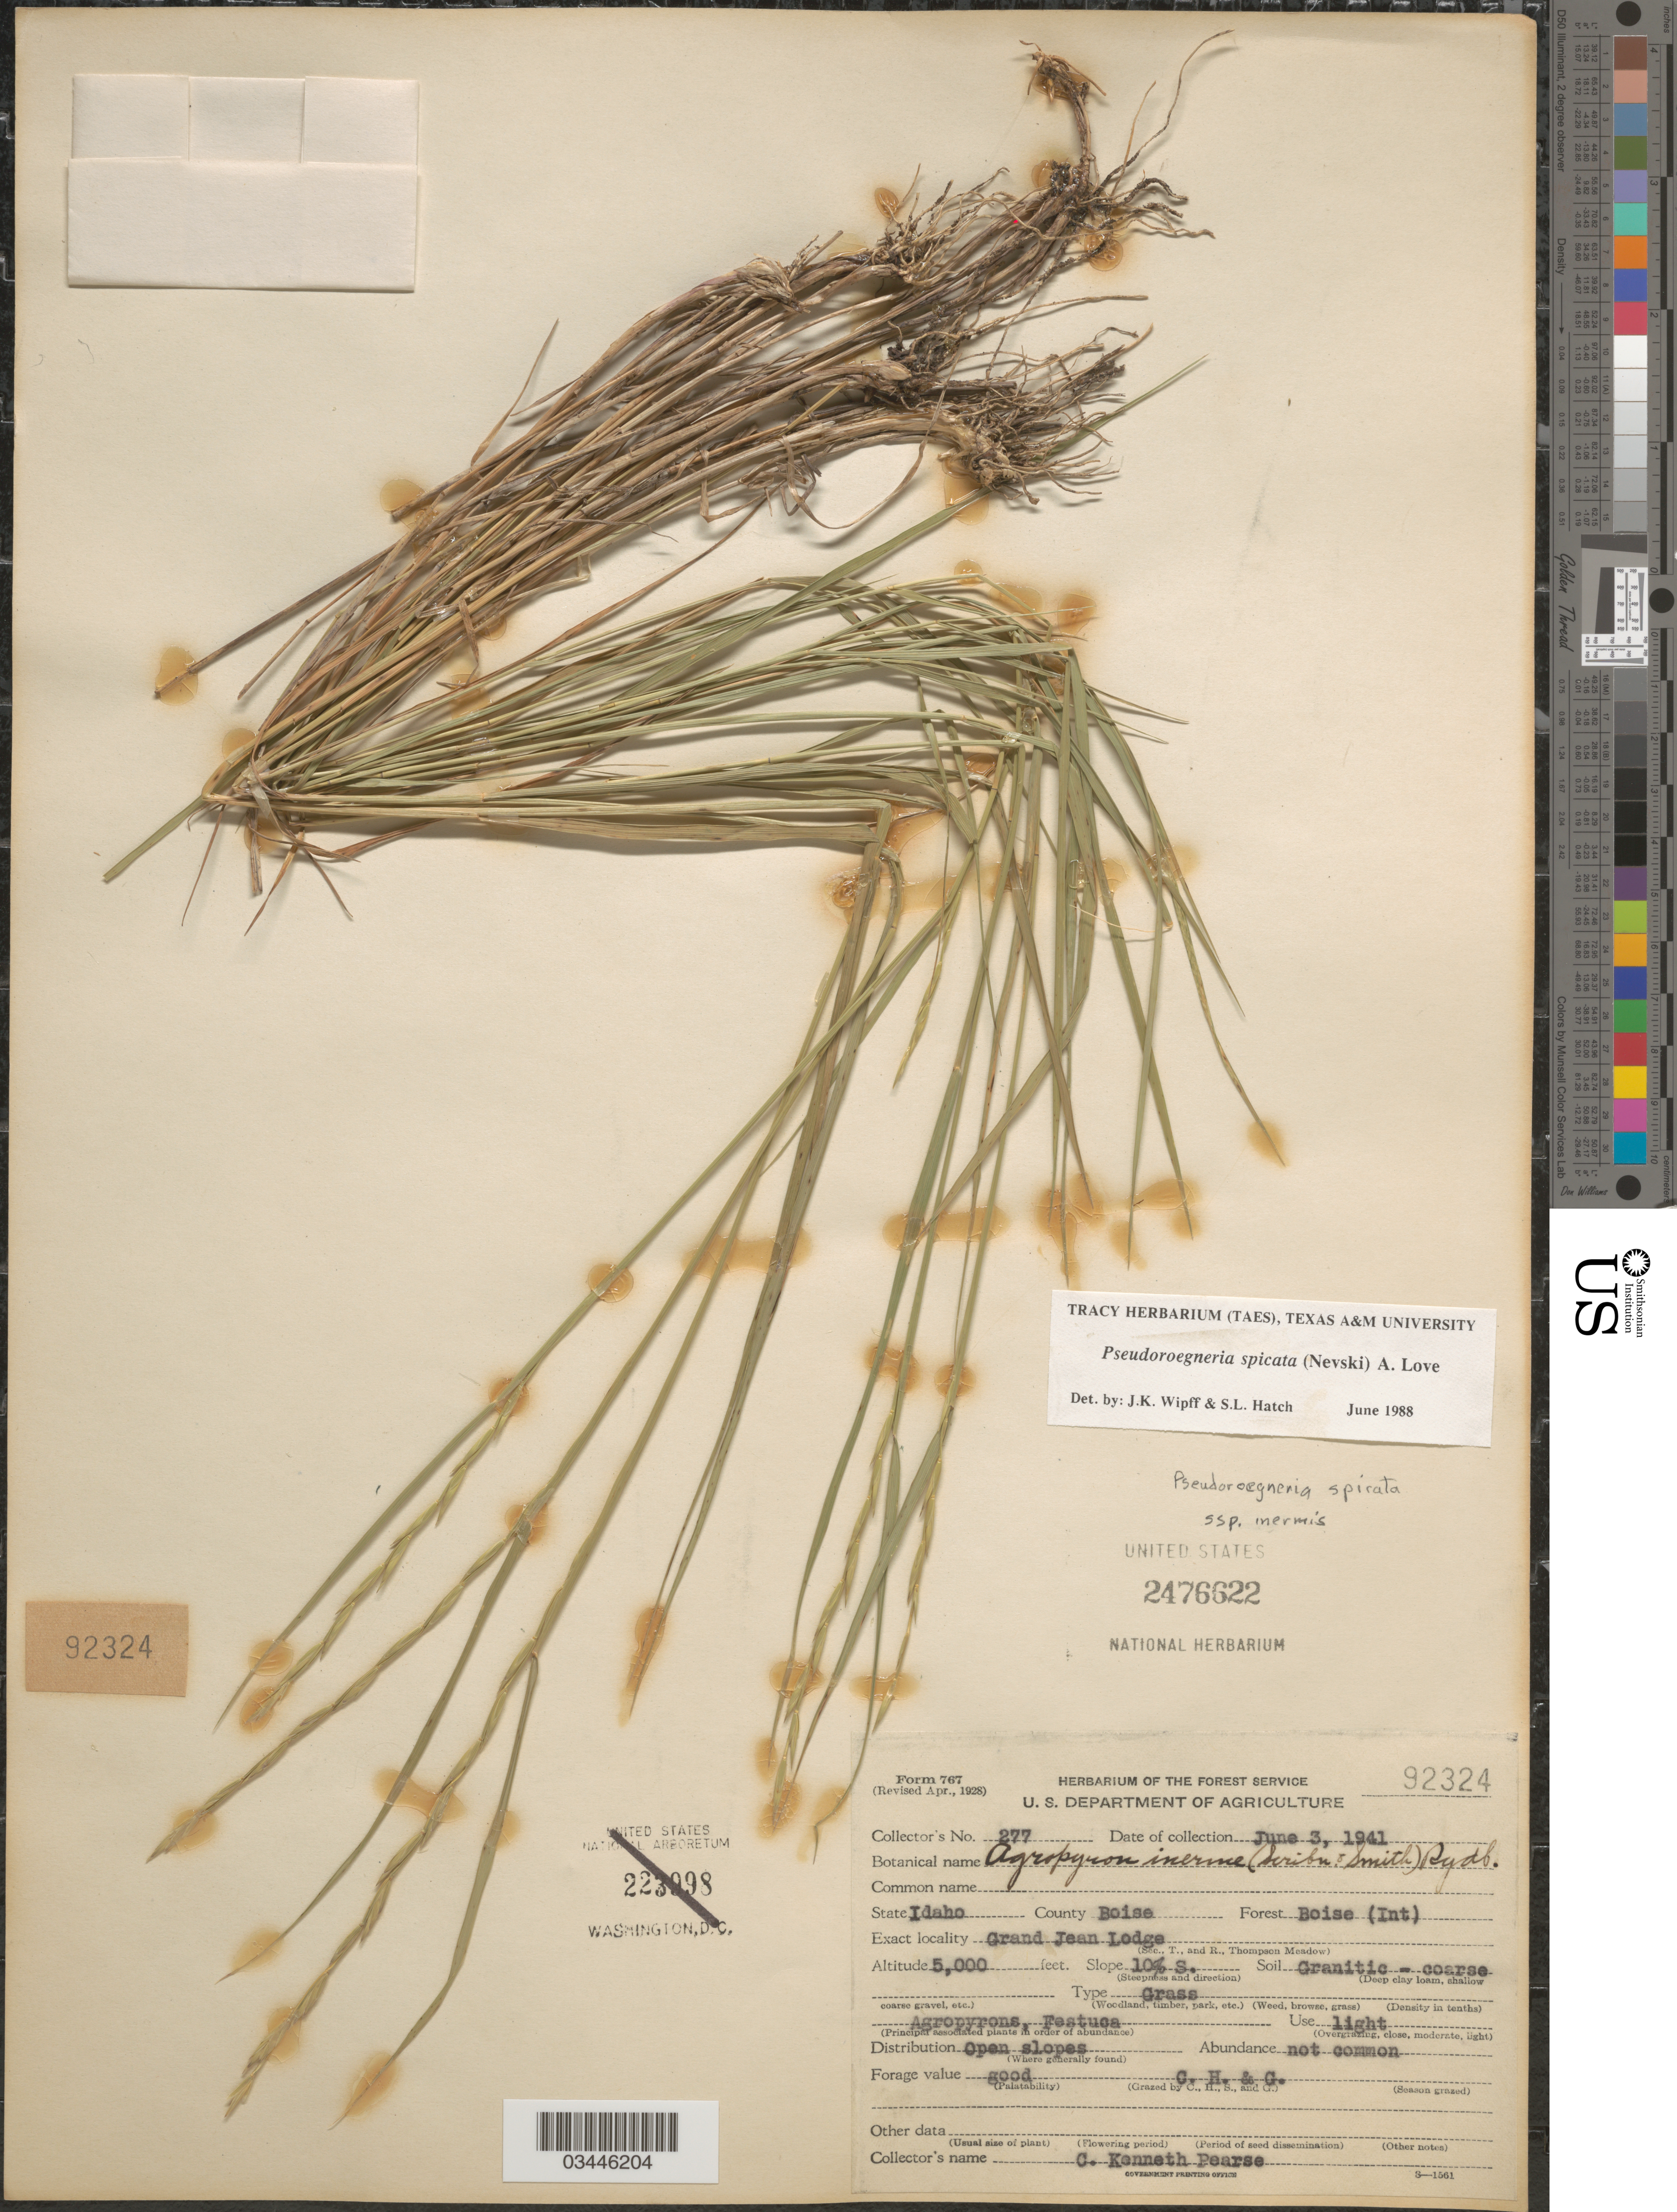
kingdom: Plantae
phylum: Tracheophyta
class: Liliopsida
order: Poales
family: Poaceae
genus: Pseudoroegneria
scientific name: Pseudoroegneria spicata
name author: (Pursh) Á. Löve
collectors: C. Pearse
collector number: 277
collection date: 1941-06-03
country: United States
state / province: Idaho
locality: County Boise. Forest Boise (Int). Grand Jean Lodge. Slope 10% S.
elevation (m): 1524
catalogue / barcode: US 2476622